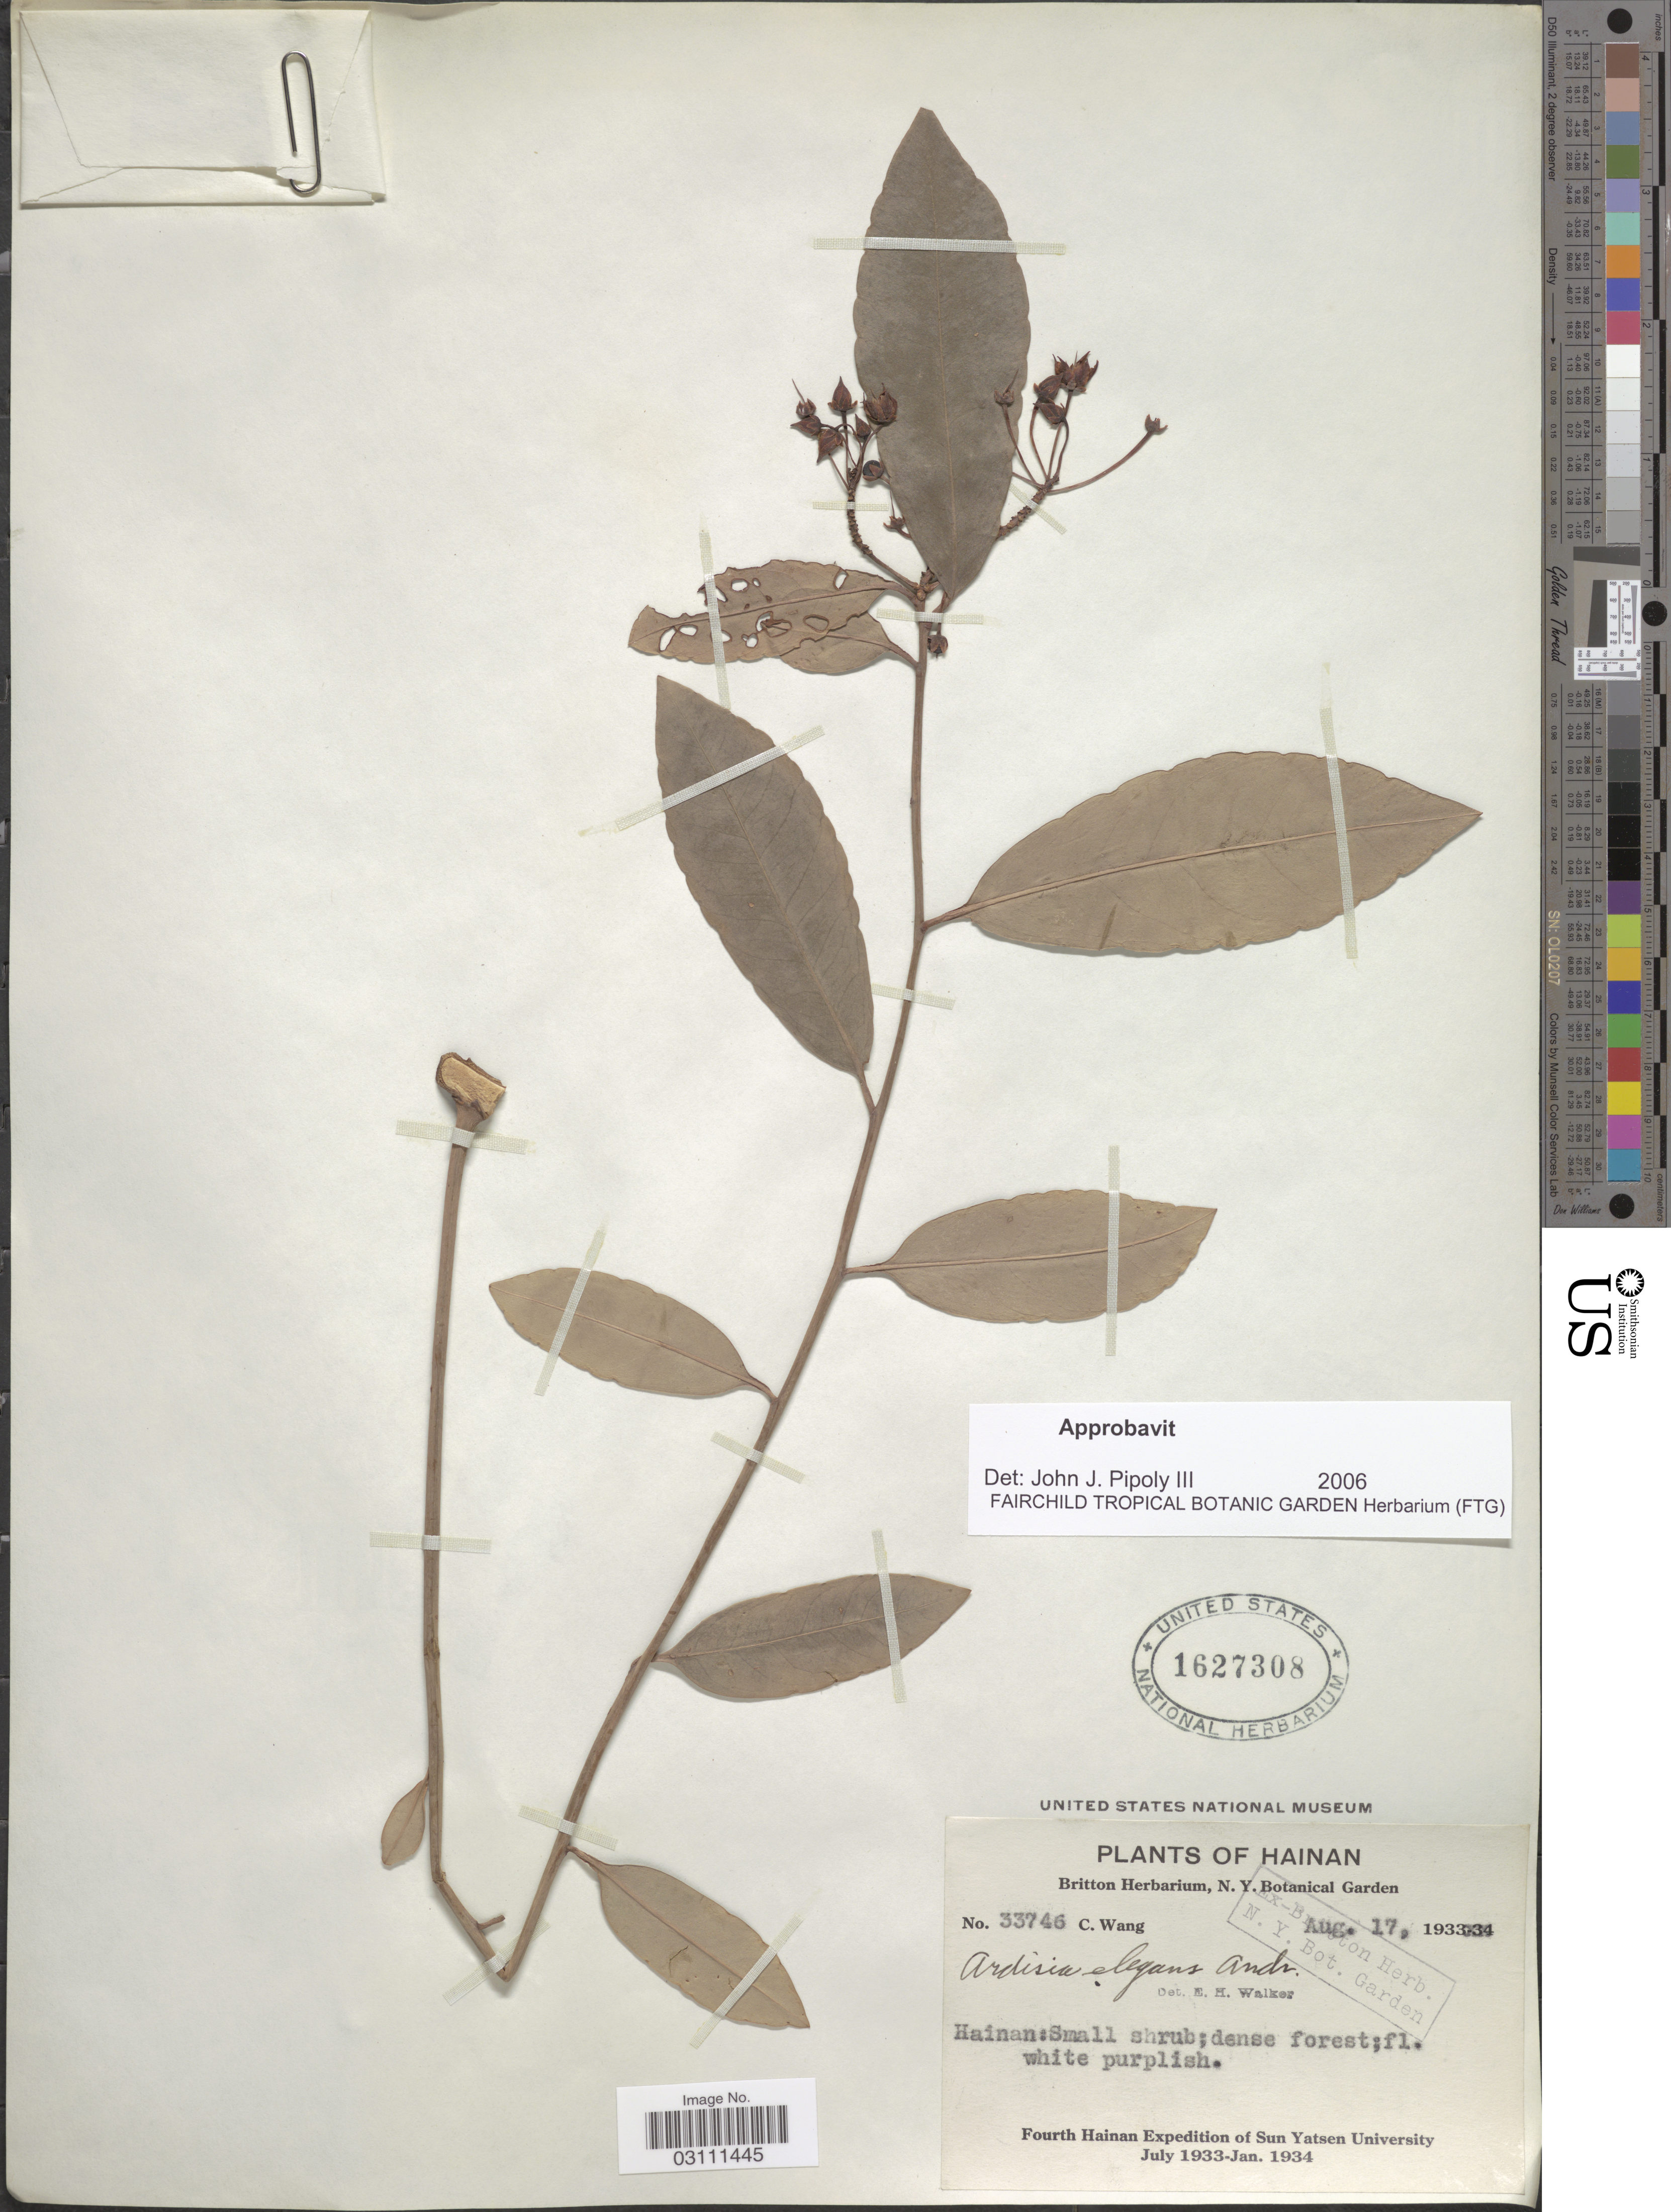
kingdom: Plantae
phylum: Tracheophyta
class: Magnoliopsida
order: Ericales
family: Primulaceae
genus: Ardisia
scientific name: Ardisia elegans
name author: Andrews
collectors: C. Wang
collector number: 33746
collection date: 1933-08-17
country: China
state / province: Hainan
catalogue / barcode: US 1627308